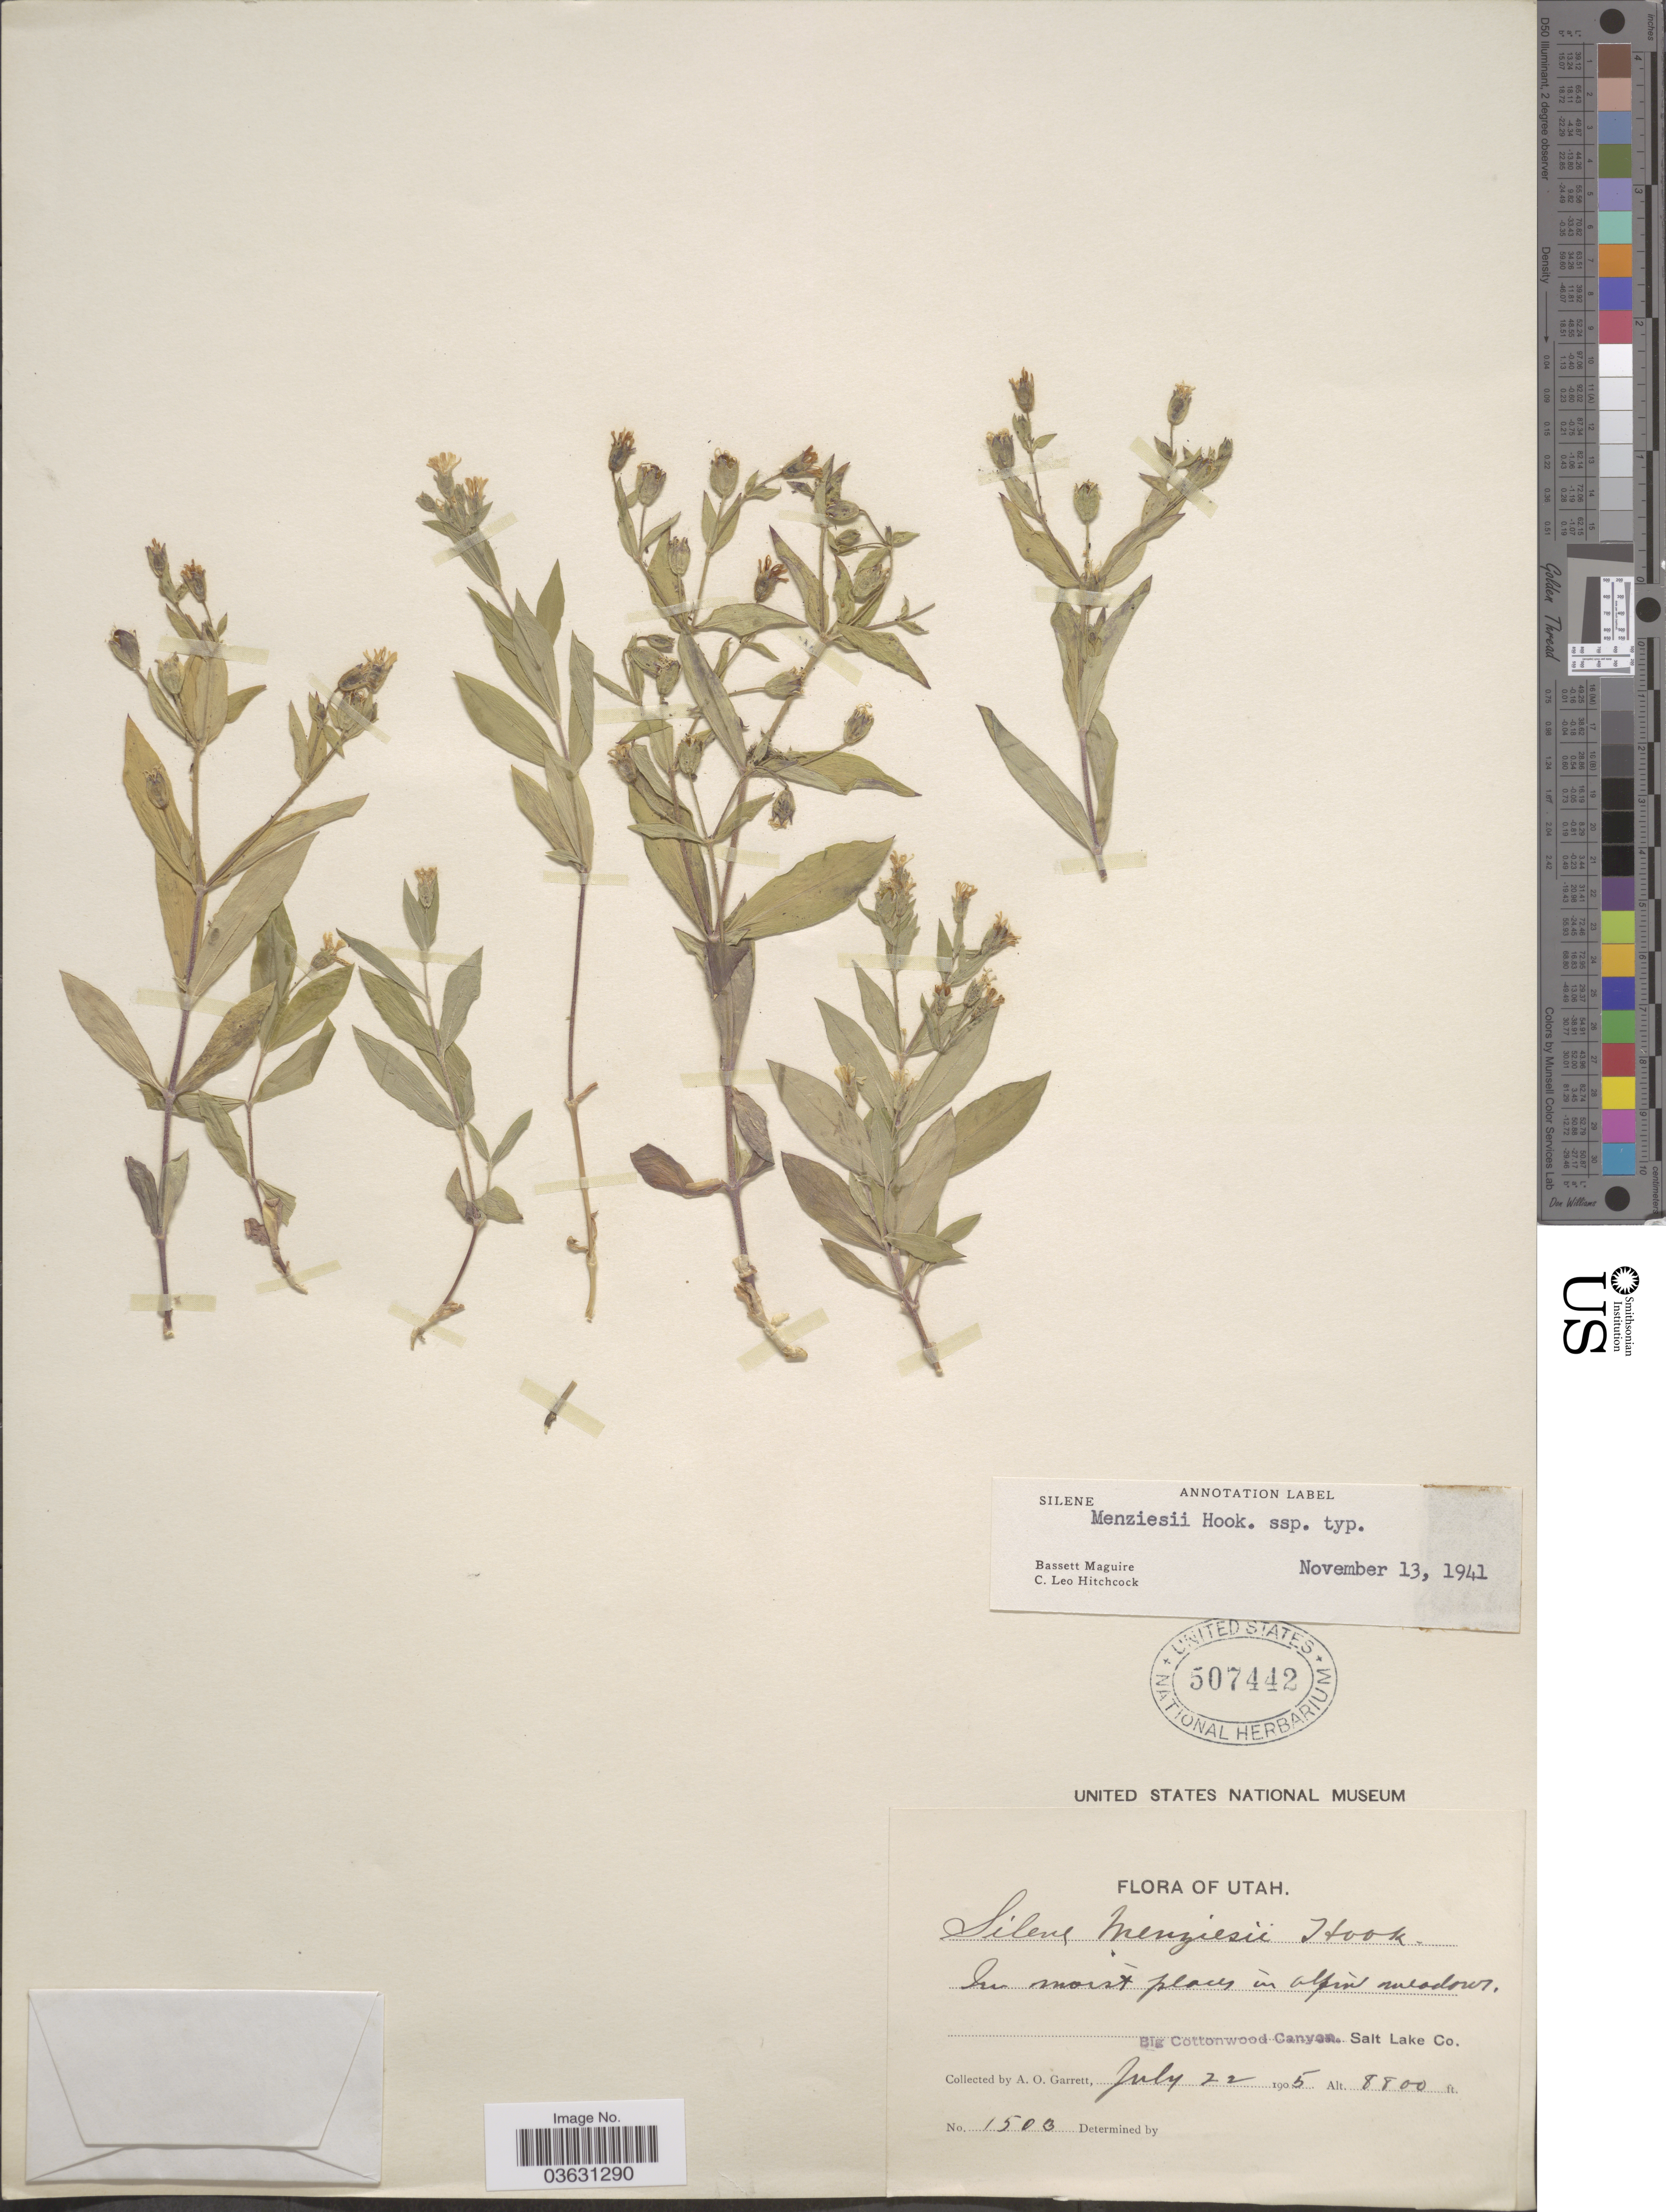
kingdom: Plantae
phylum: Tracheophyta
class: Magnoliopsida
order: Caryophyllales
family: Caryophyllaceae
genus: Silene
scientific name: Silene menziesii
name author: Hook.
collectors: A. O. Garrett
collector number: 1503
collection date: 1905-07-22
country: United States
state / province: Utah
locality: Big Cottonwood Canyon. Salt Lake Co.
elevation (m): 2682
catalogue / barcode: US 507442